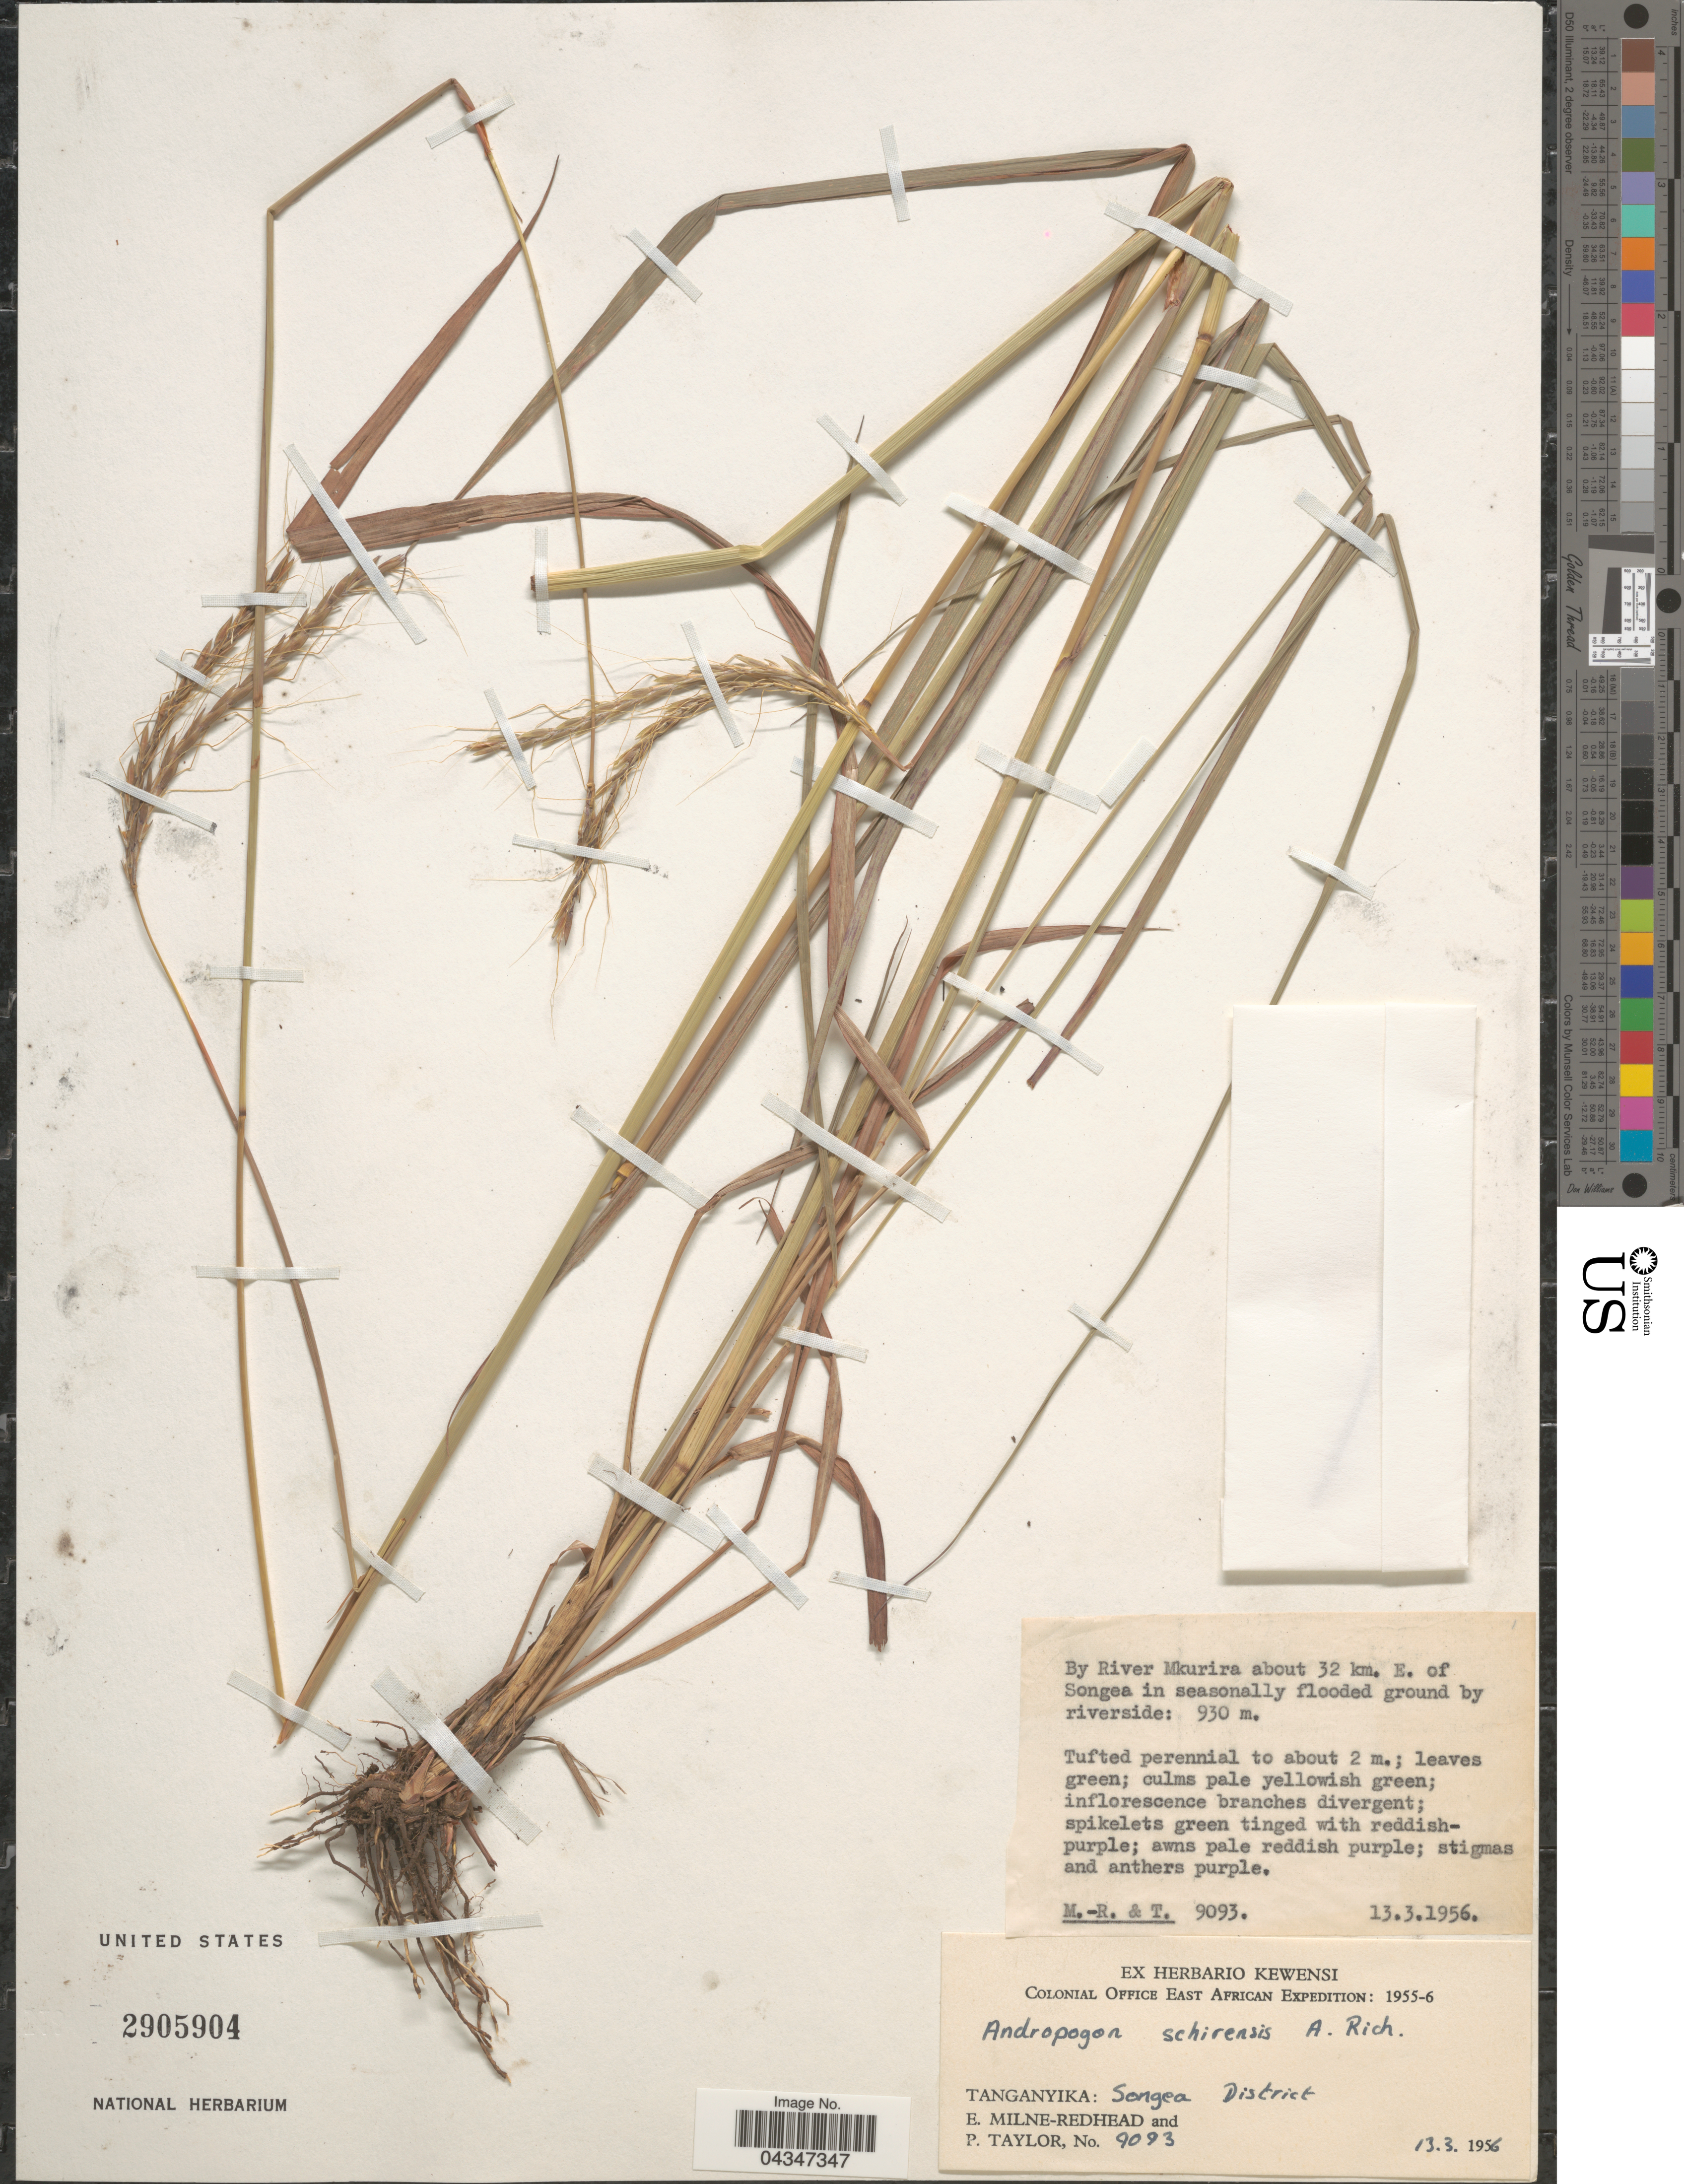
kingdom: Plantae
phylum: Tracheophyta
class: Liliopsida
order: Poales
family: Poaceae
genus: Andropogon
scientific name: Andropogon schirensis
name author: Hochst. ex A. Rich.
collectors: E. W. Milne-Redhead & P. Taylor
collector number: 9093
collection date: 1956-03-13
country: Tanzania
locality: By River Mkurira about 32 km. E. of Songea in seasonally flooded ground by riverside. Colonial Office East African Expedition: 1955-6. Tanganyika: Songea District.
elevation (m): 930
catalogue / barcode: US 2905904